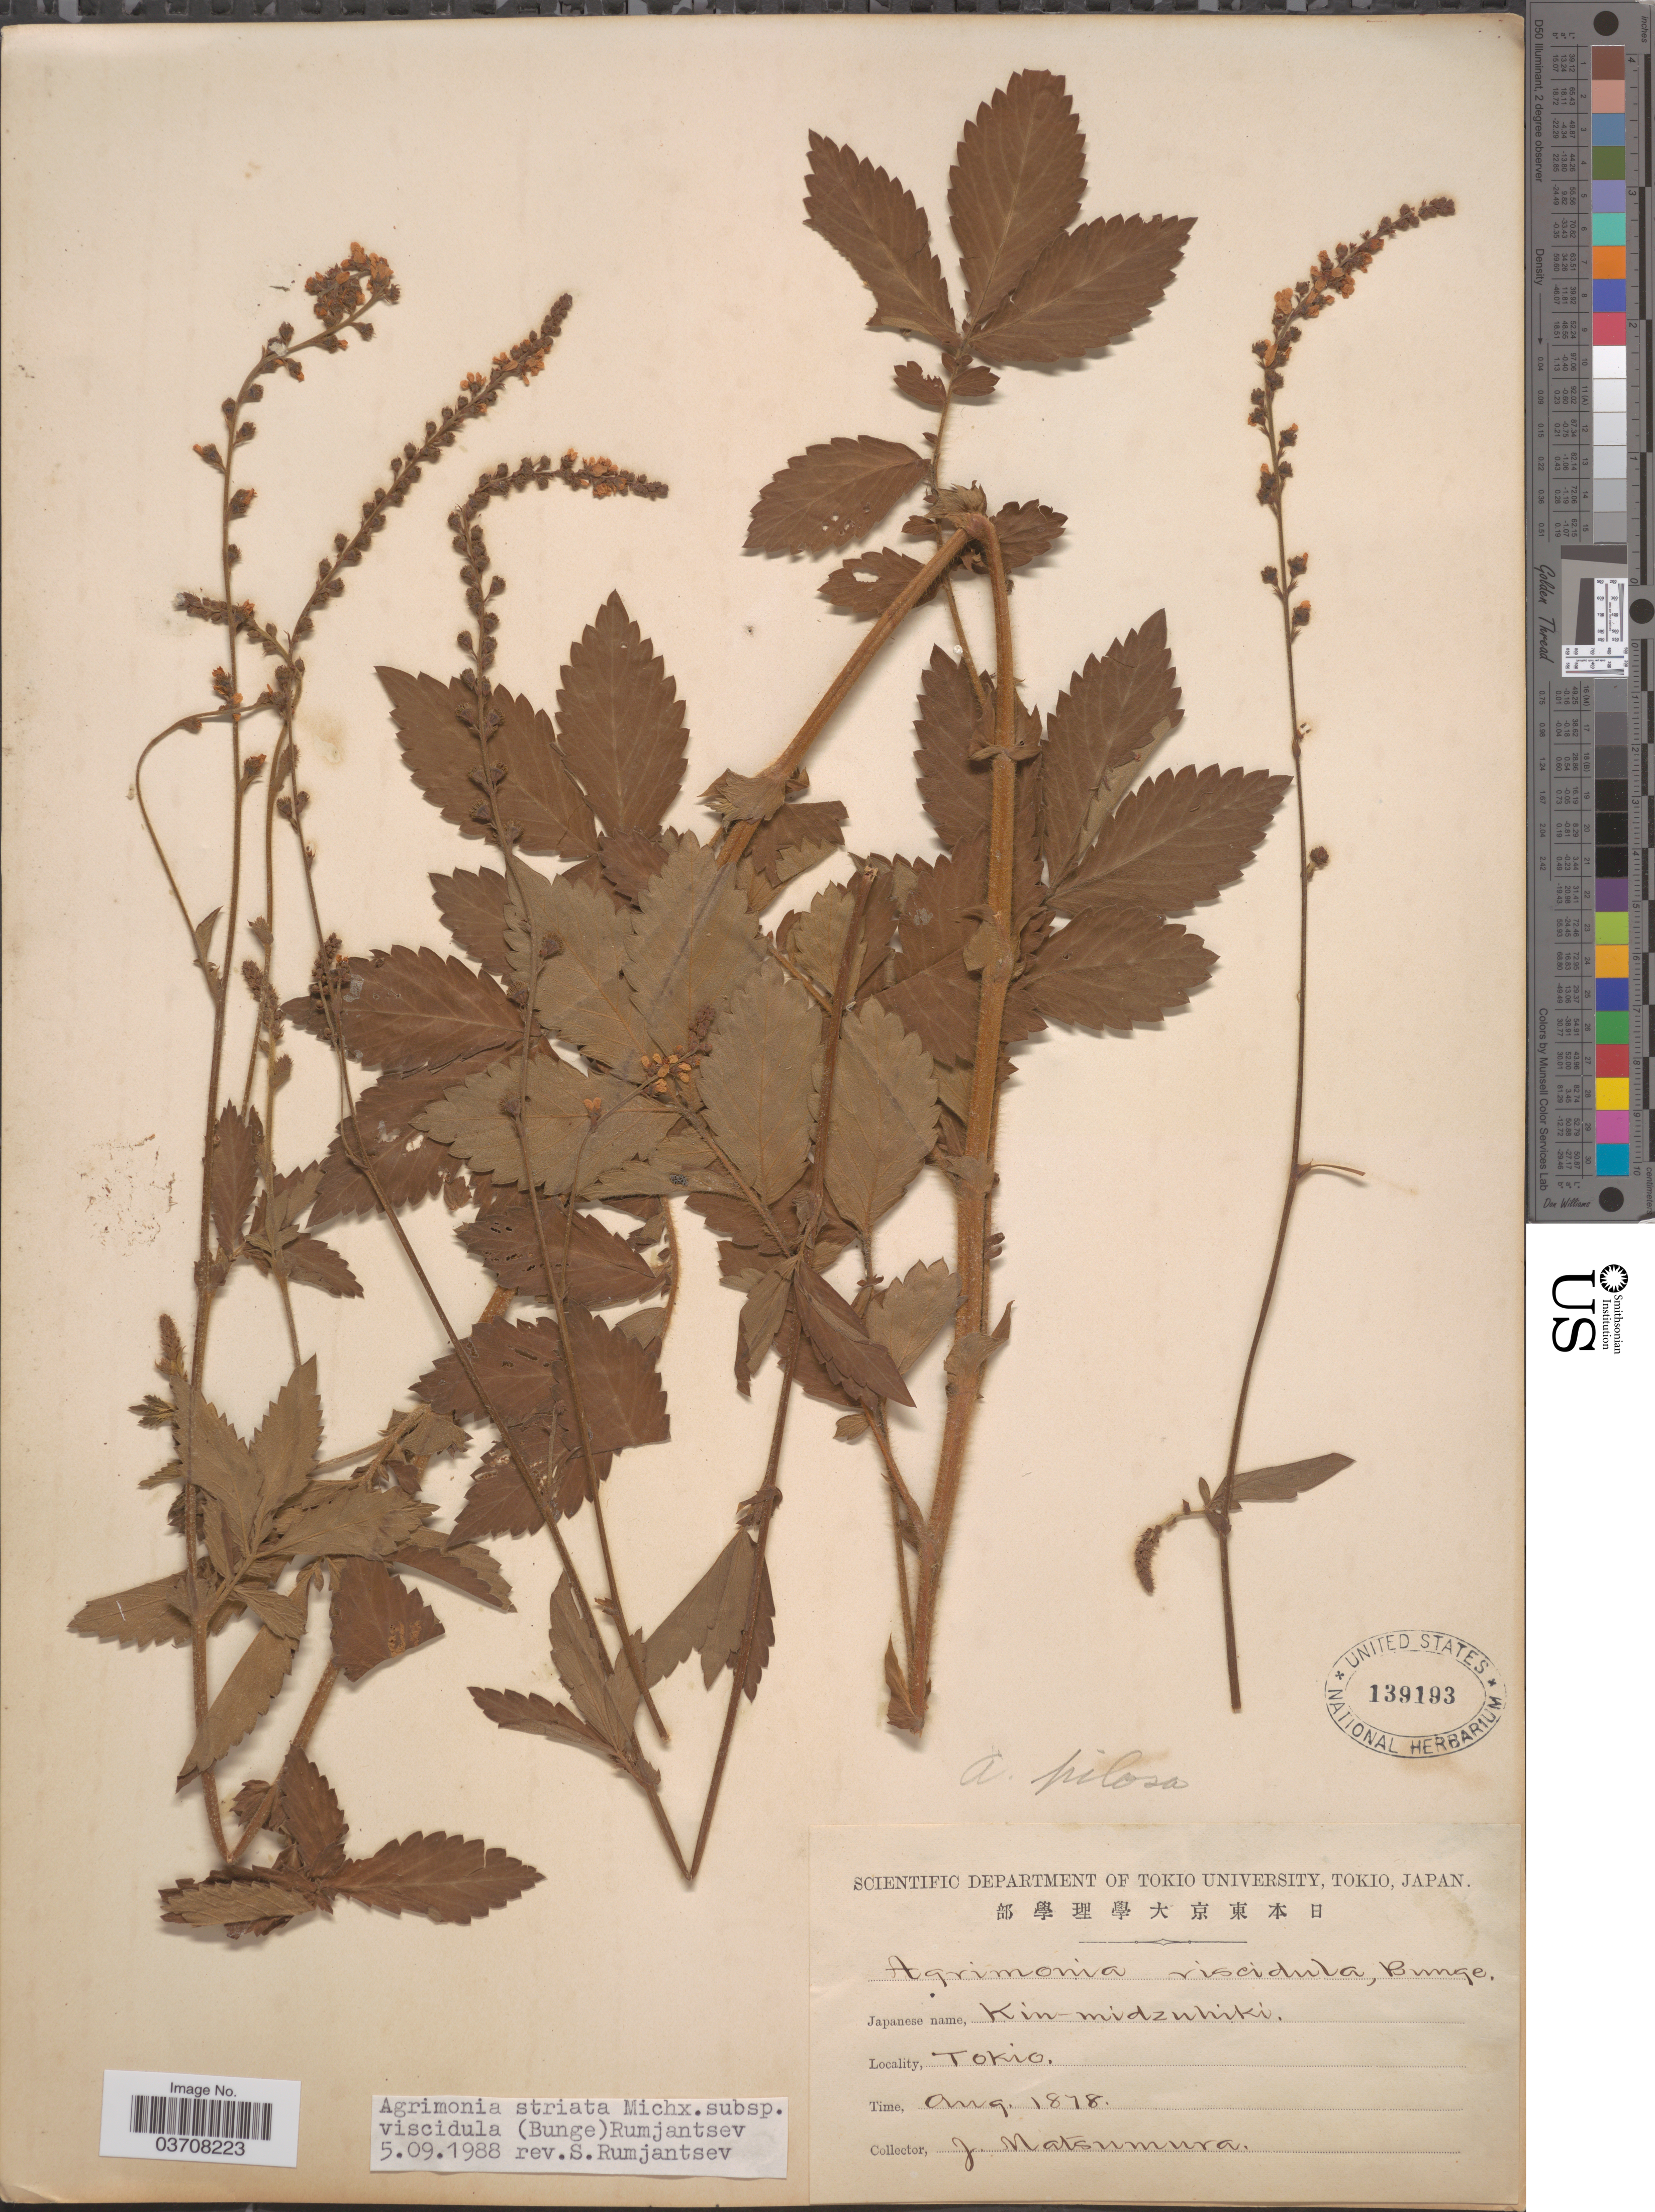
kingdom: Plantae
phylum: Tracheophyta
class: Magnoliopsida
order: Rosales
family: Rosaceae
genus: Agrimonia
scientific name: Agrimonia striata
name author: Michx.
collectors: J. Natsumura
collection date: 1878-08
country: Japan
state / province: Tokyo, Federal City of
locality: Tokio.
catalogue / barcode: US 139193